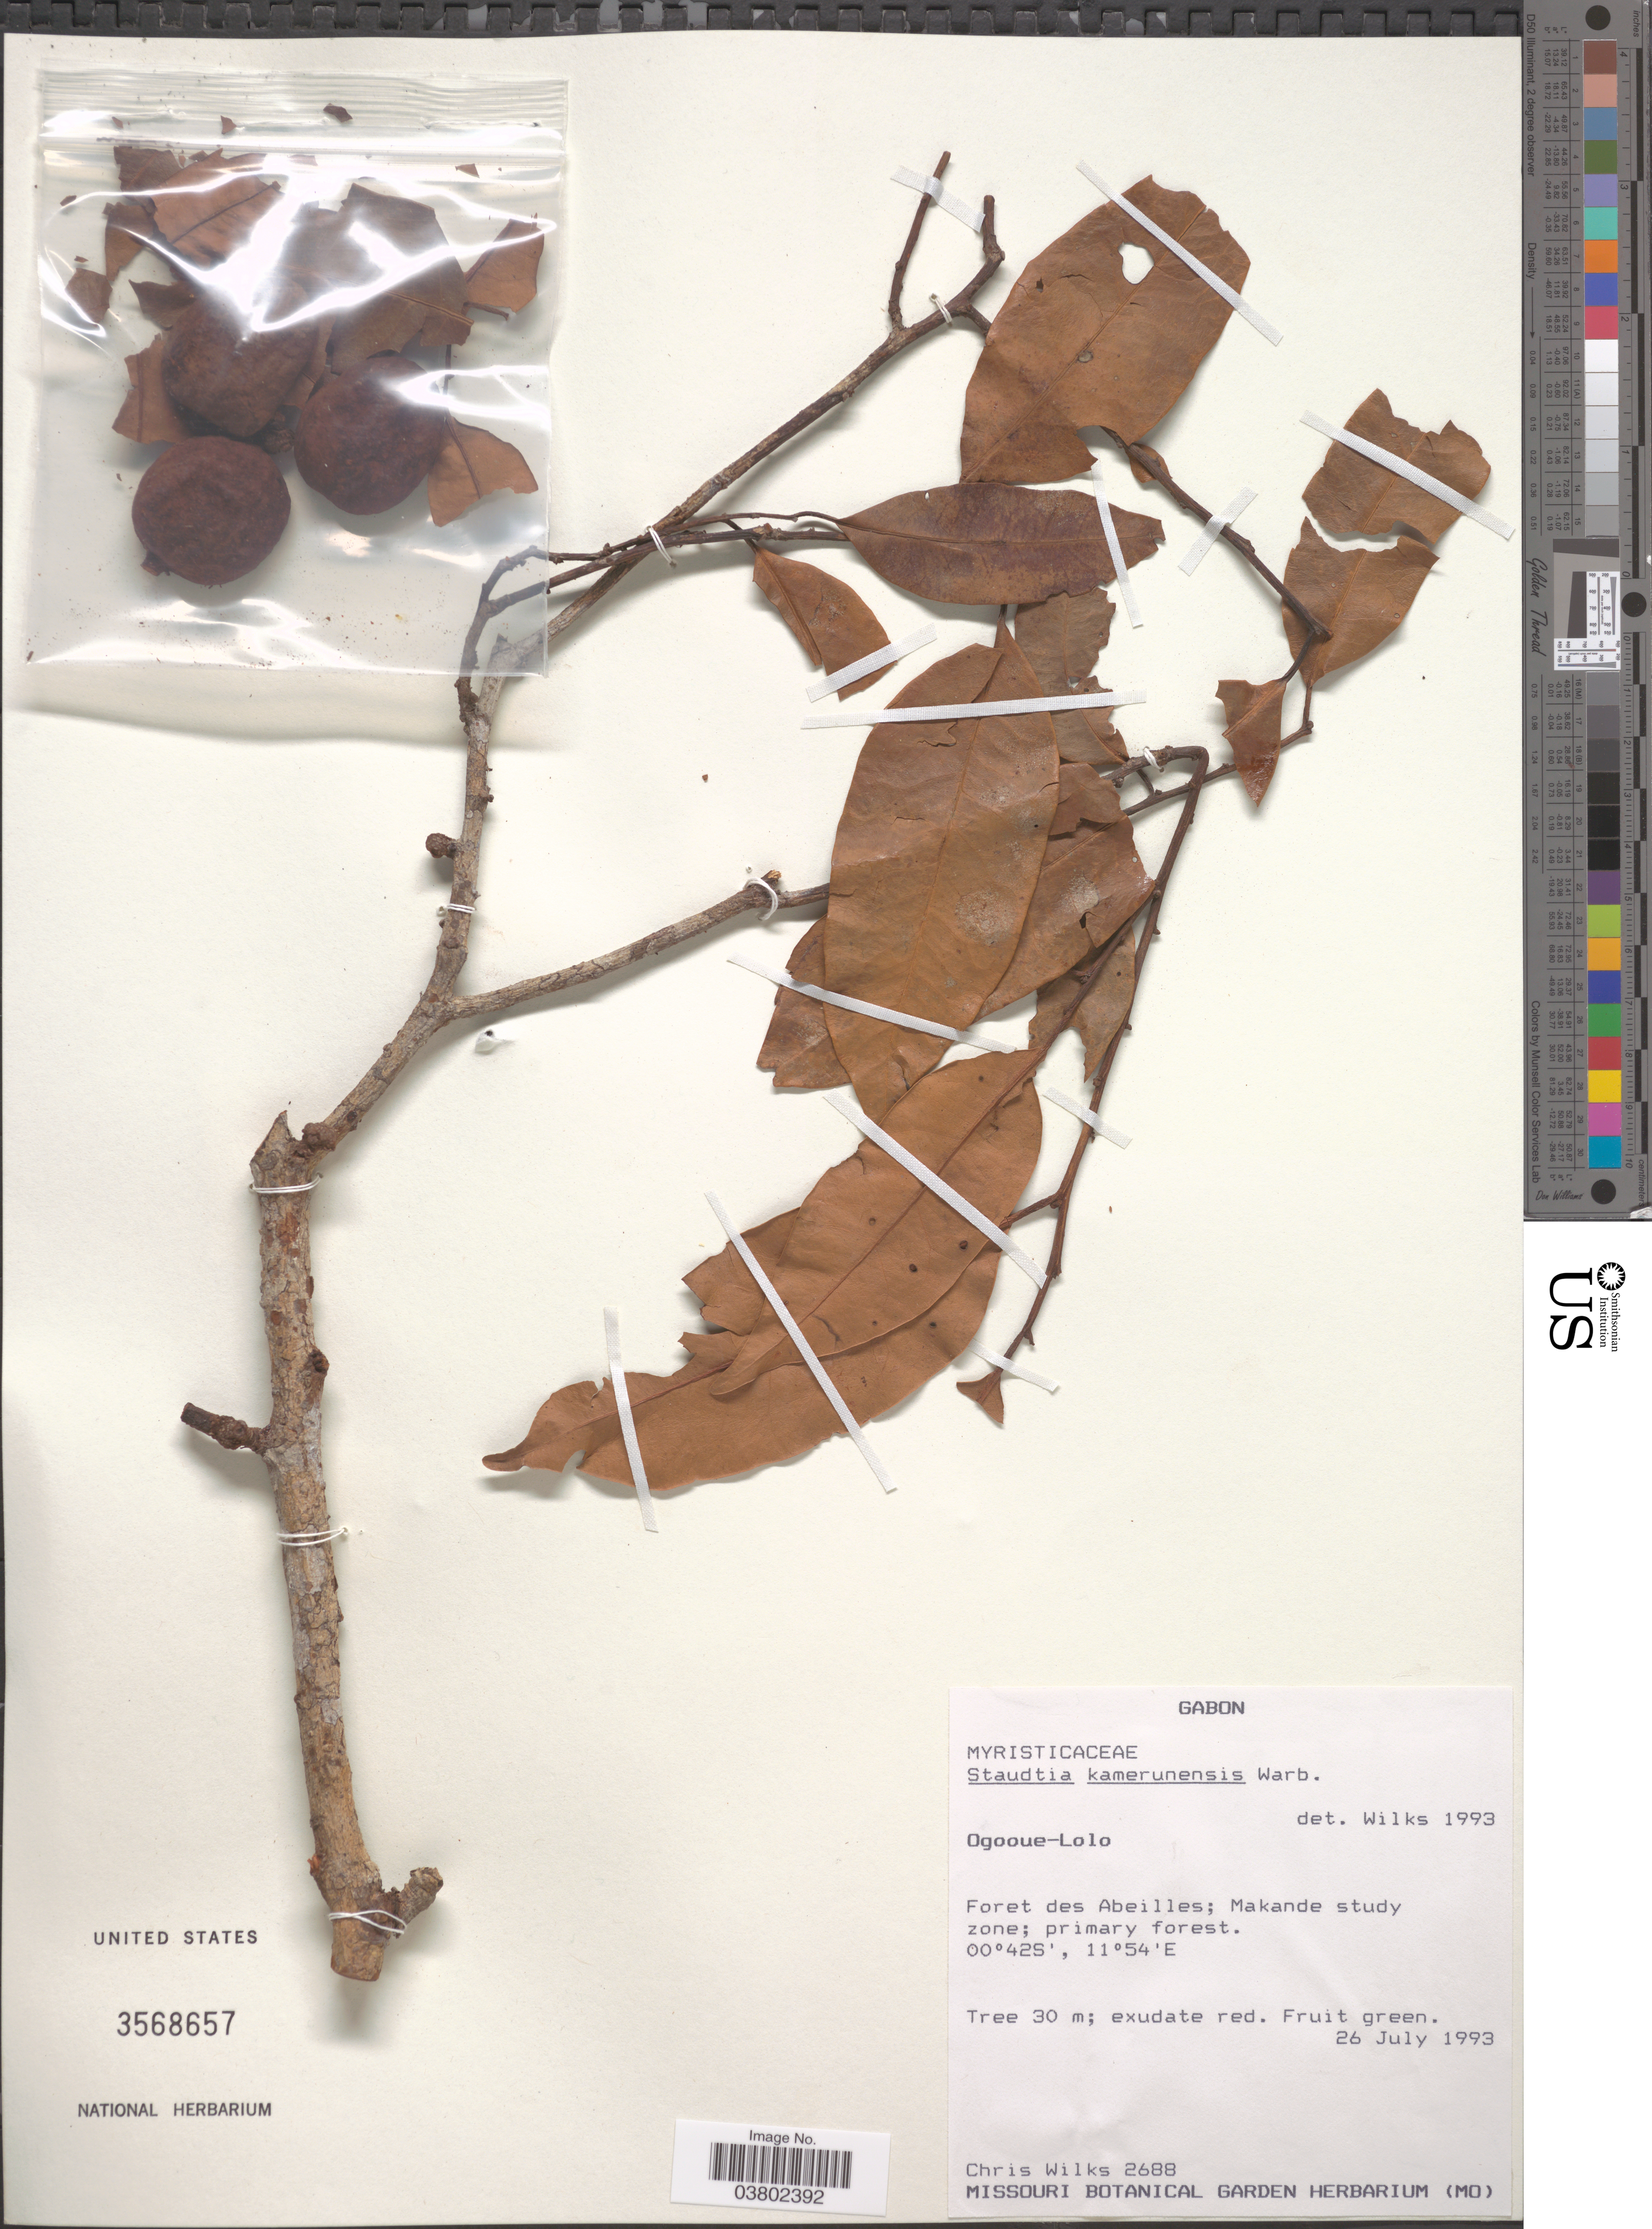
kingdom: Plantae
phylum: Tracheophyta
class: Magnoliopsida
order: Magnoliales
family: Myristicaceae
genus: Staudtia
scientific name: Staudtia kamerunensis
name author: Warb.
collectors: C. Wilks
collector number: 2688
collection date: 1993-07-26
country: Gabon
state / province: Ogooue-Lolo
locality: Foret des Abeilles; Makande study zone.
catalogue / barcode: US 3568657